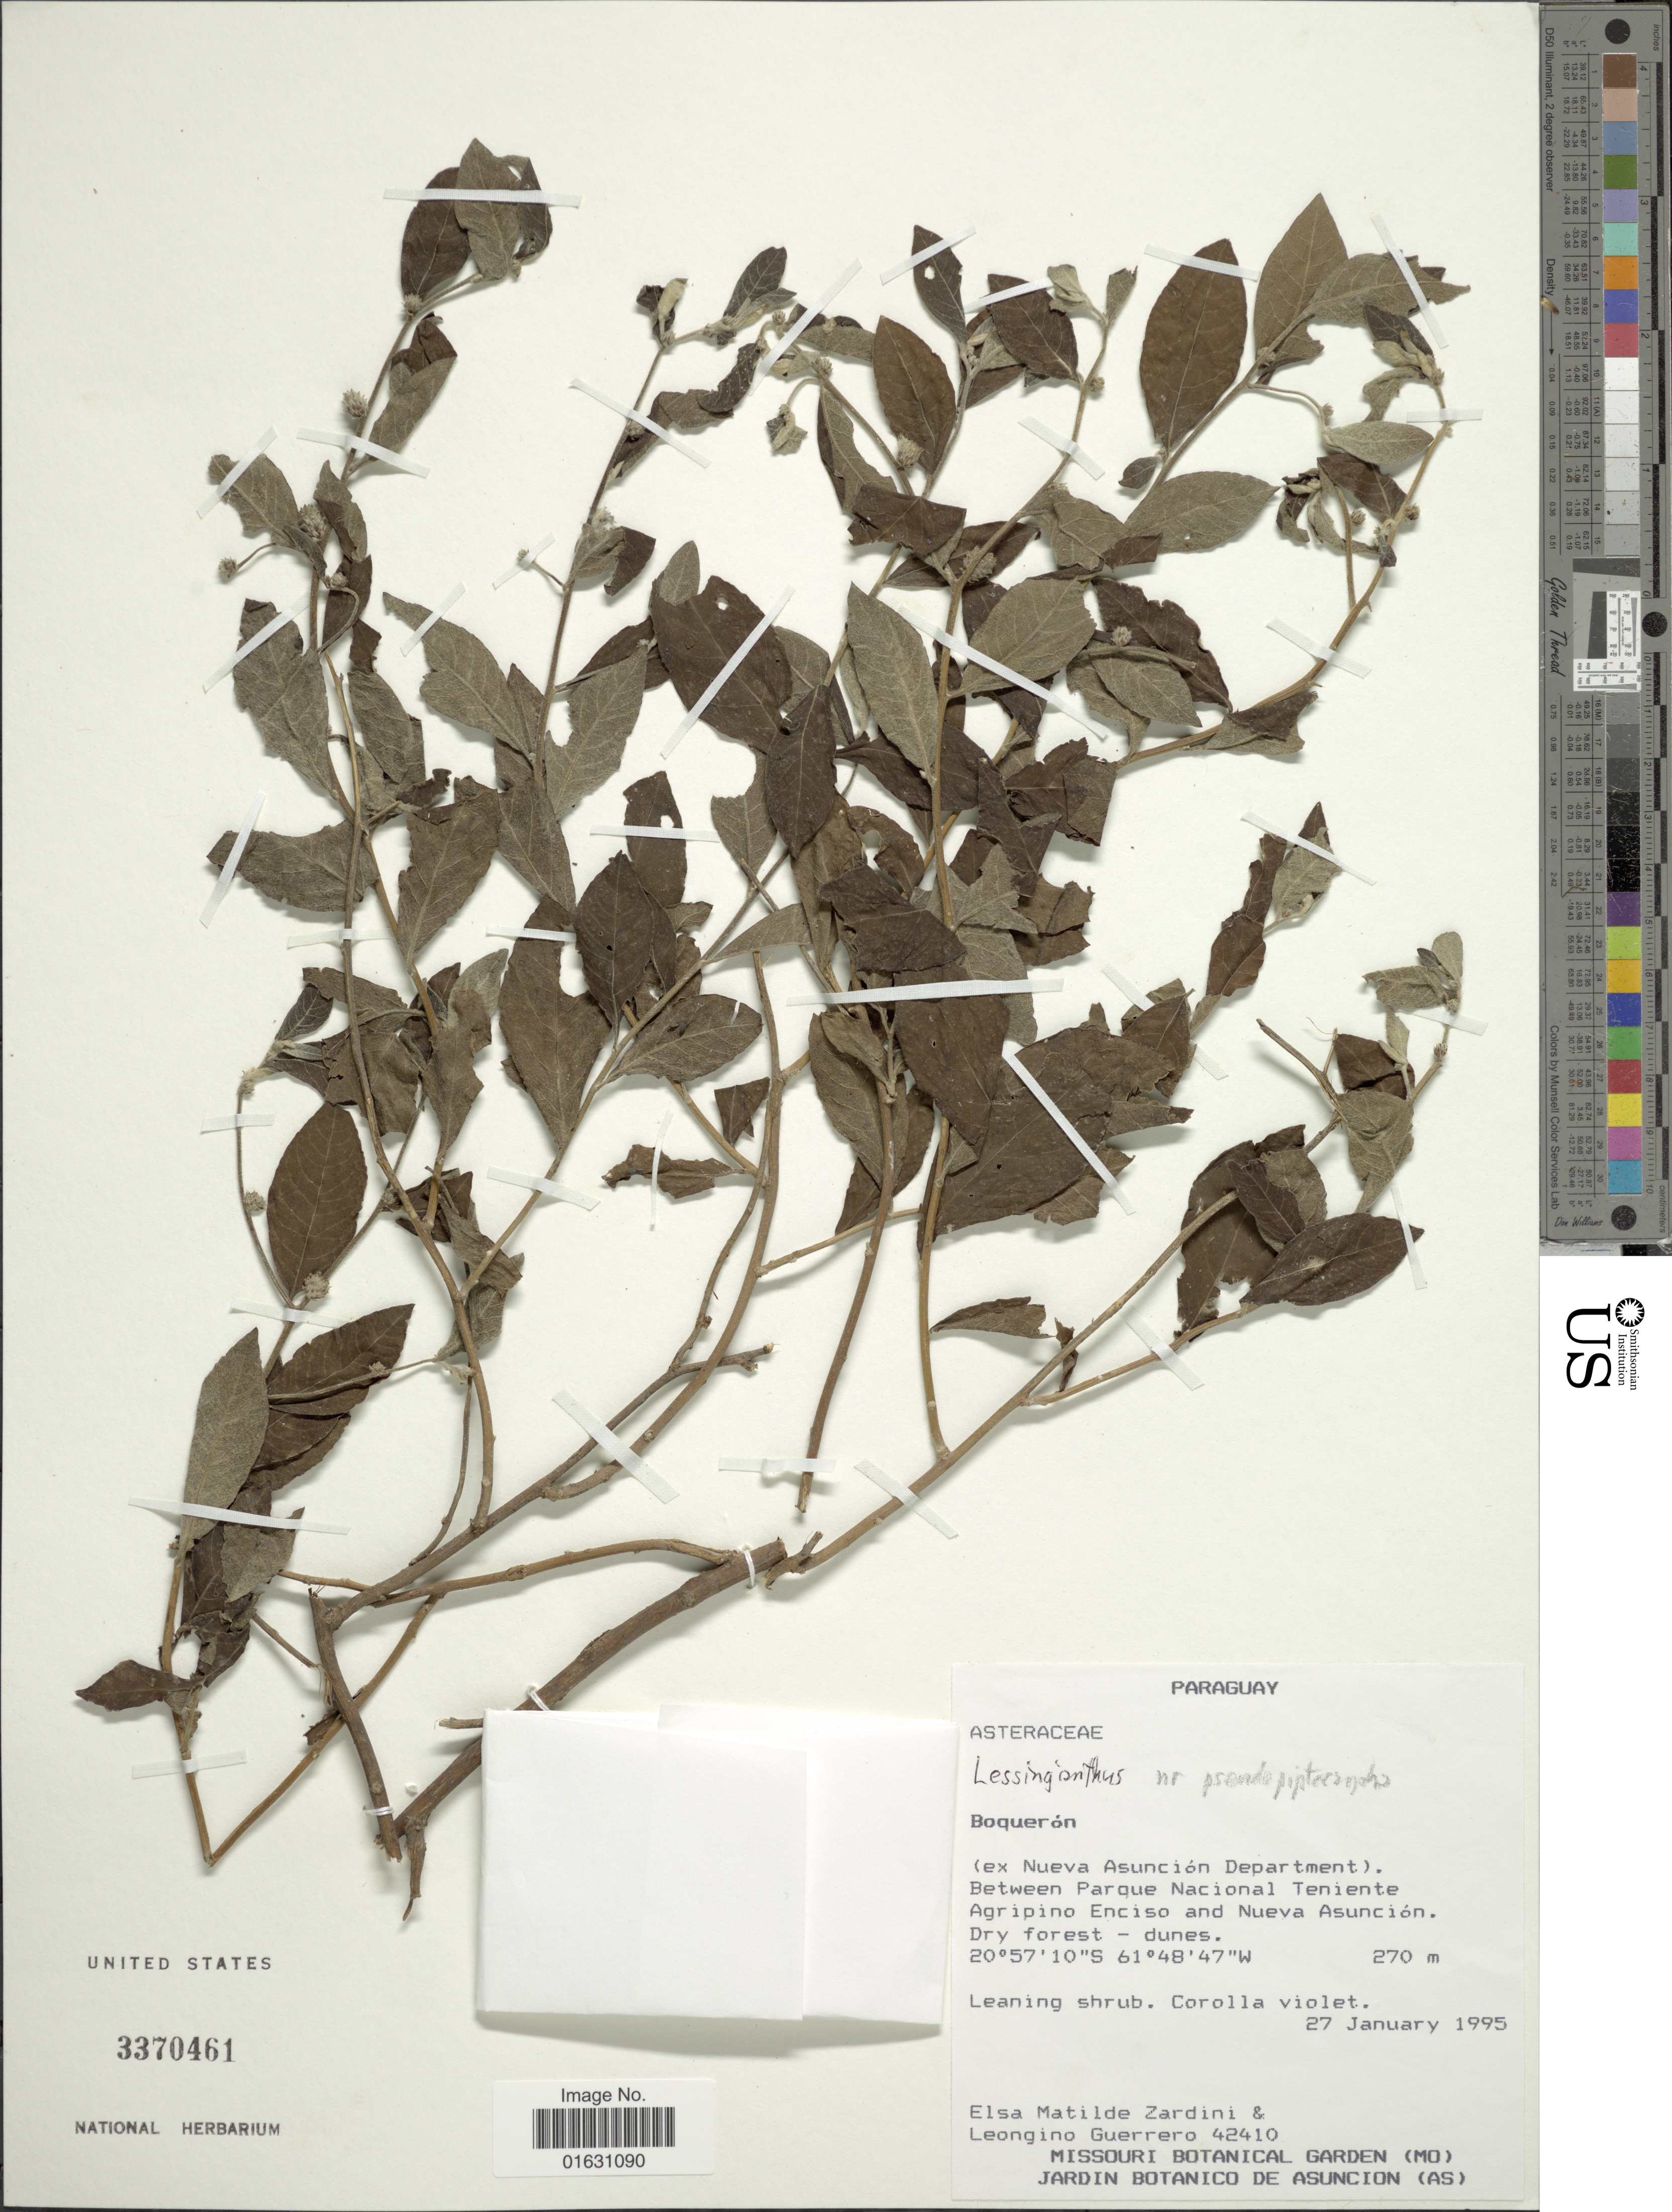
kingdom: Plantae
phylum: Tracheophyta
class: Magnoliopsida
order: Asterales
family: Asteraceae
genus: Lessingianthus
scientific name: Lessingianthus pseudopiptocarphus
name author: (H. Rob.) H. Rob.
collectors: E. M. Zardini & L. Guerrero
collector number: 42410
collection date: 1995-01-27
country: Paraguay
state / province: Boqueron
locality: Boqueron, (ec Nueva Asuncion Department), between Parque Nacional Teniente Agripino Enciso and Nueva Asuncion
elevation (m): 270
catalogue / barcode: US 3370461